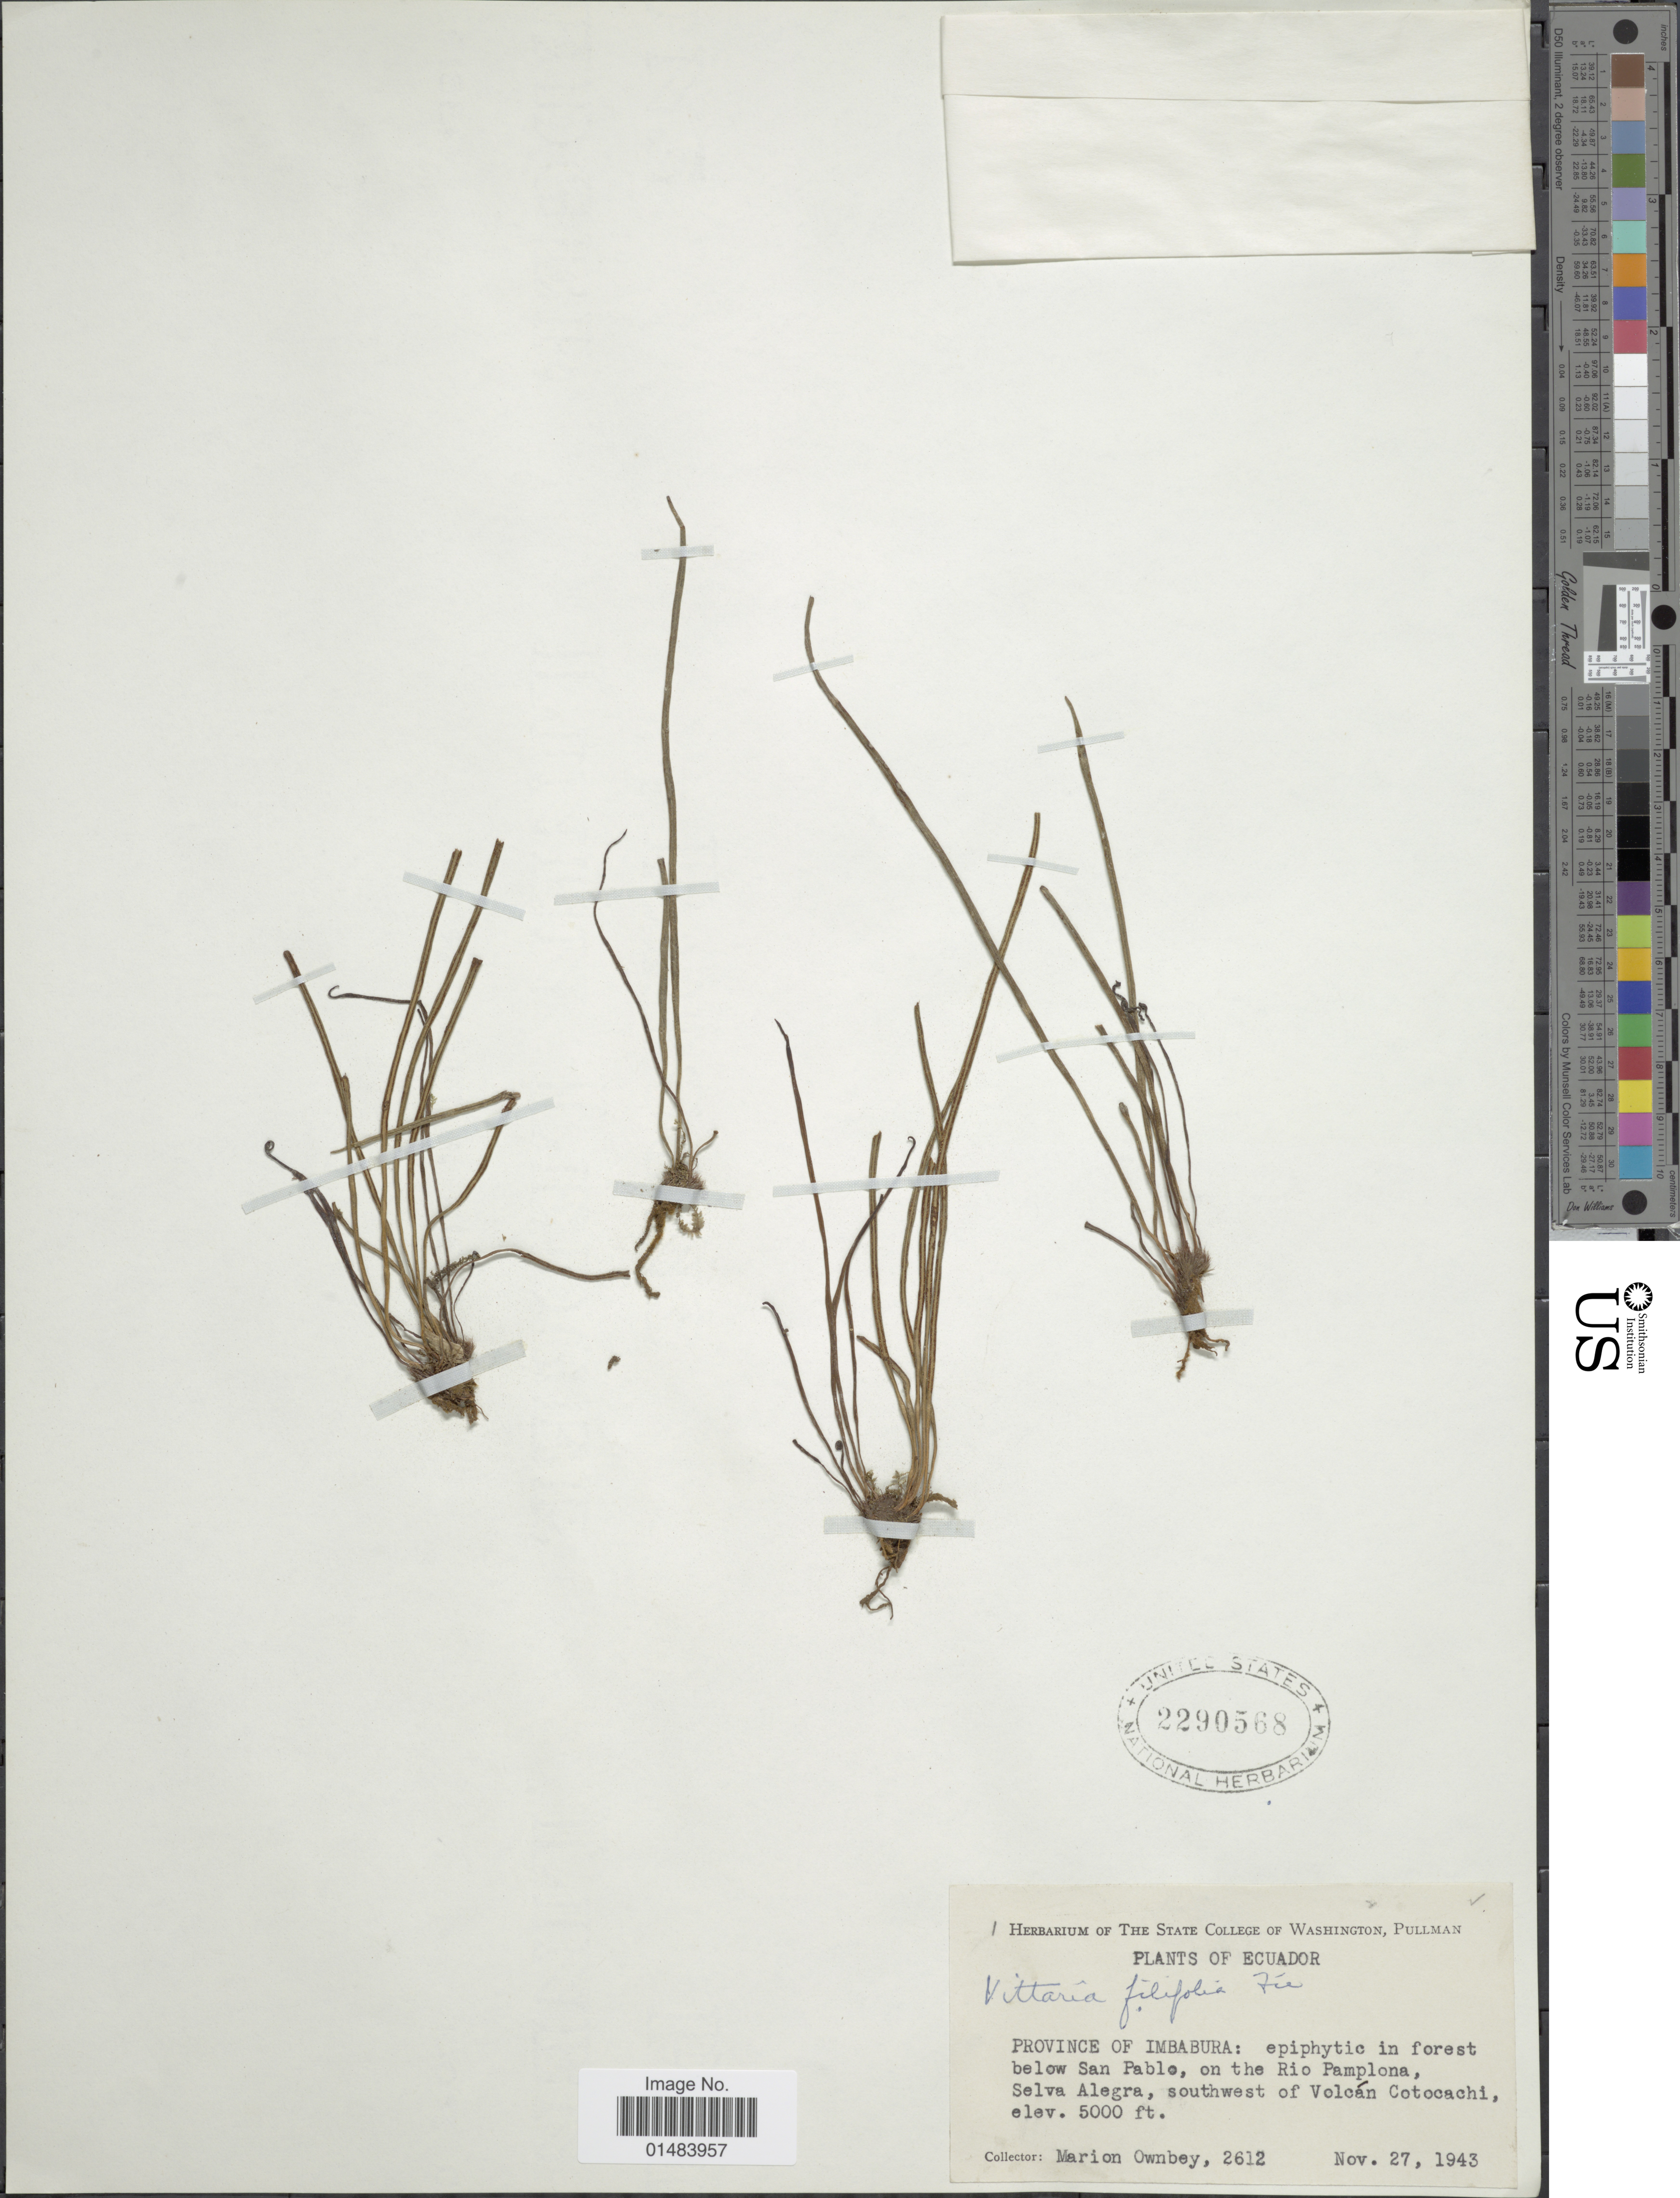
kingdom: Plantae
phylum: Tracheophyta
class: Polypodiopsida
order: Polypodiales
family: Pteridaceae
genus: Vittaria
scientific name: Vittaria graminifolia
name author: Kaulf.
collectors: F. M. Ownbey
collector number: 2612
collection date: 1943-11-27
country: Ecuador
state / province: Imbabura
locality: South America, epiphyte in forest below San Pablo, on the Rio Pamplona, Selva Alegra, southwest of Volcan Cotocachi.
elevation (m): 1524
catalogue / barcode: US 2290568